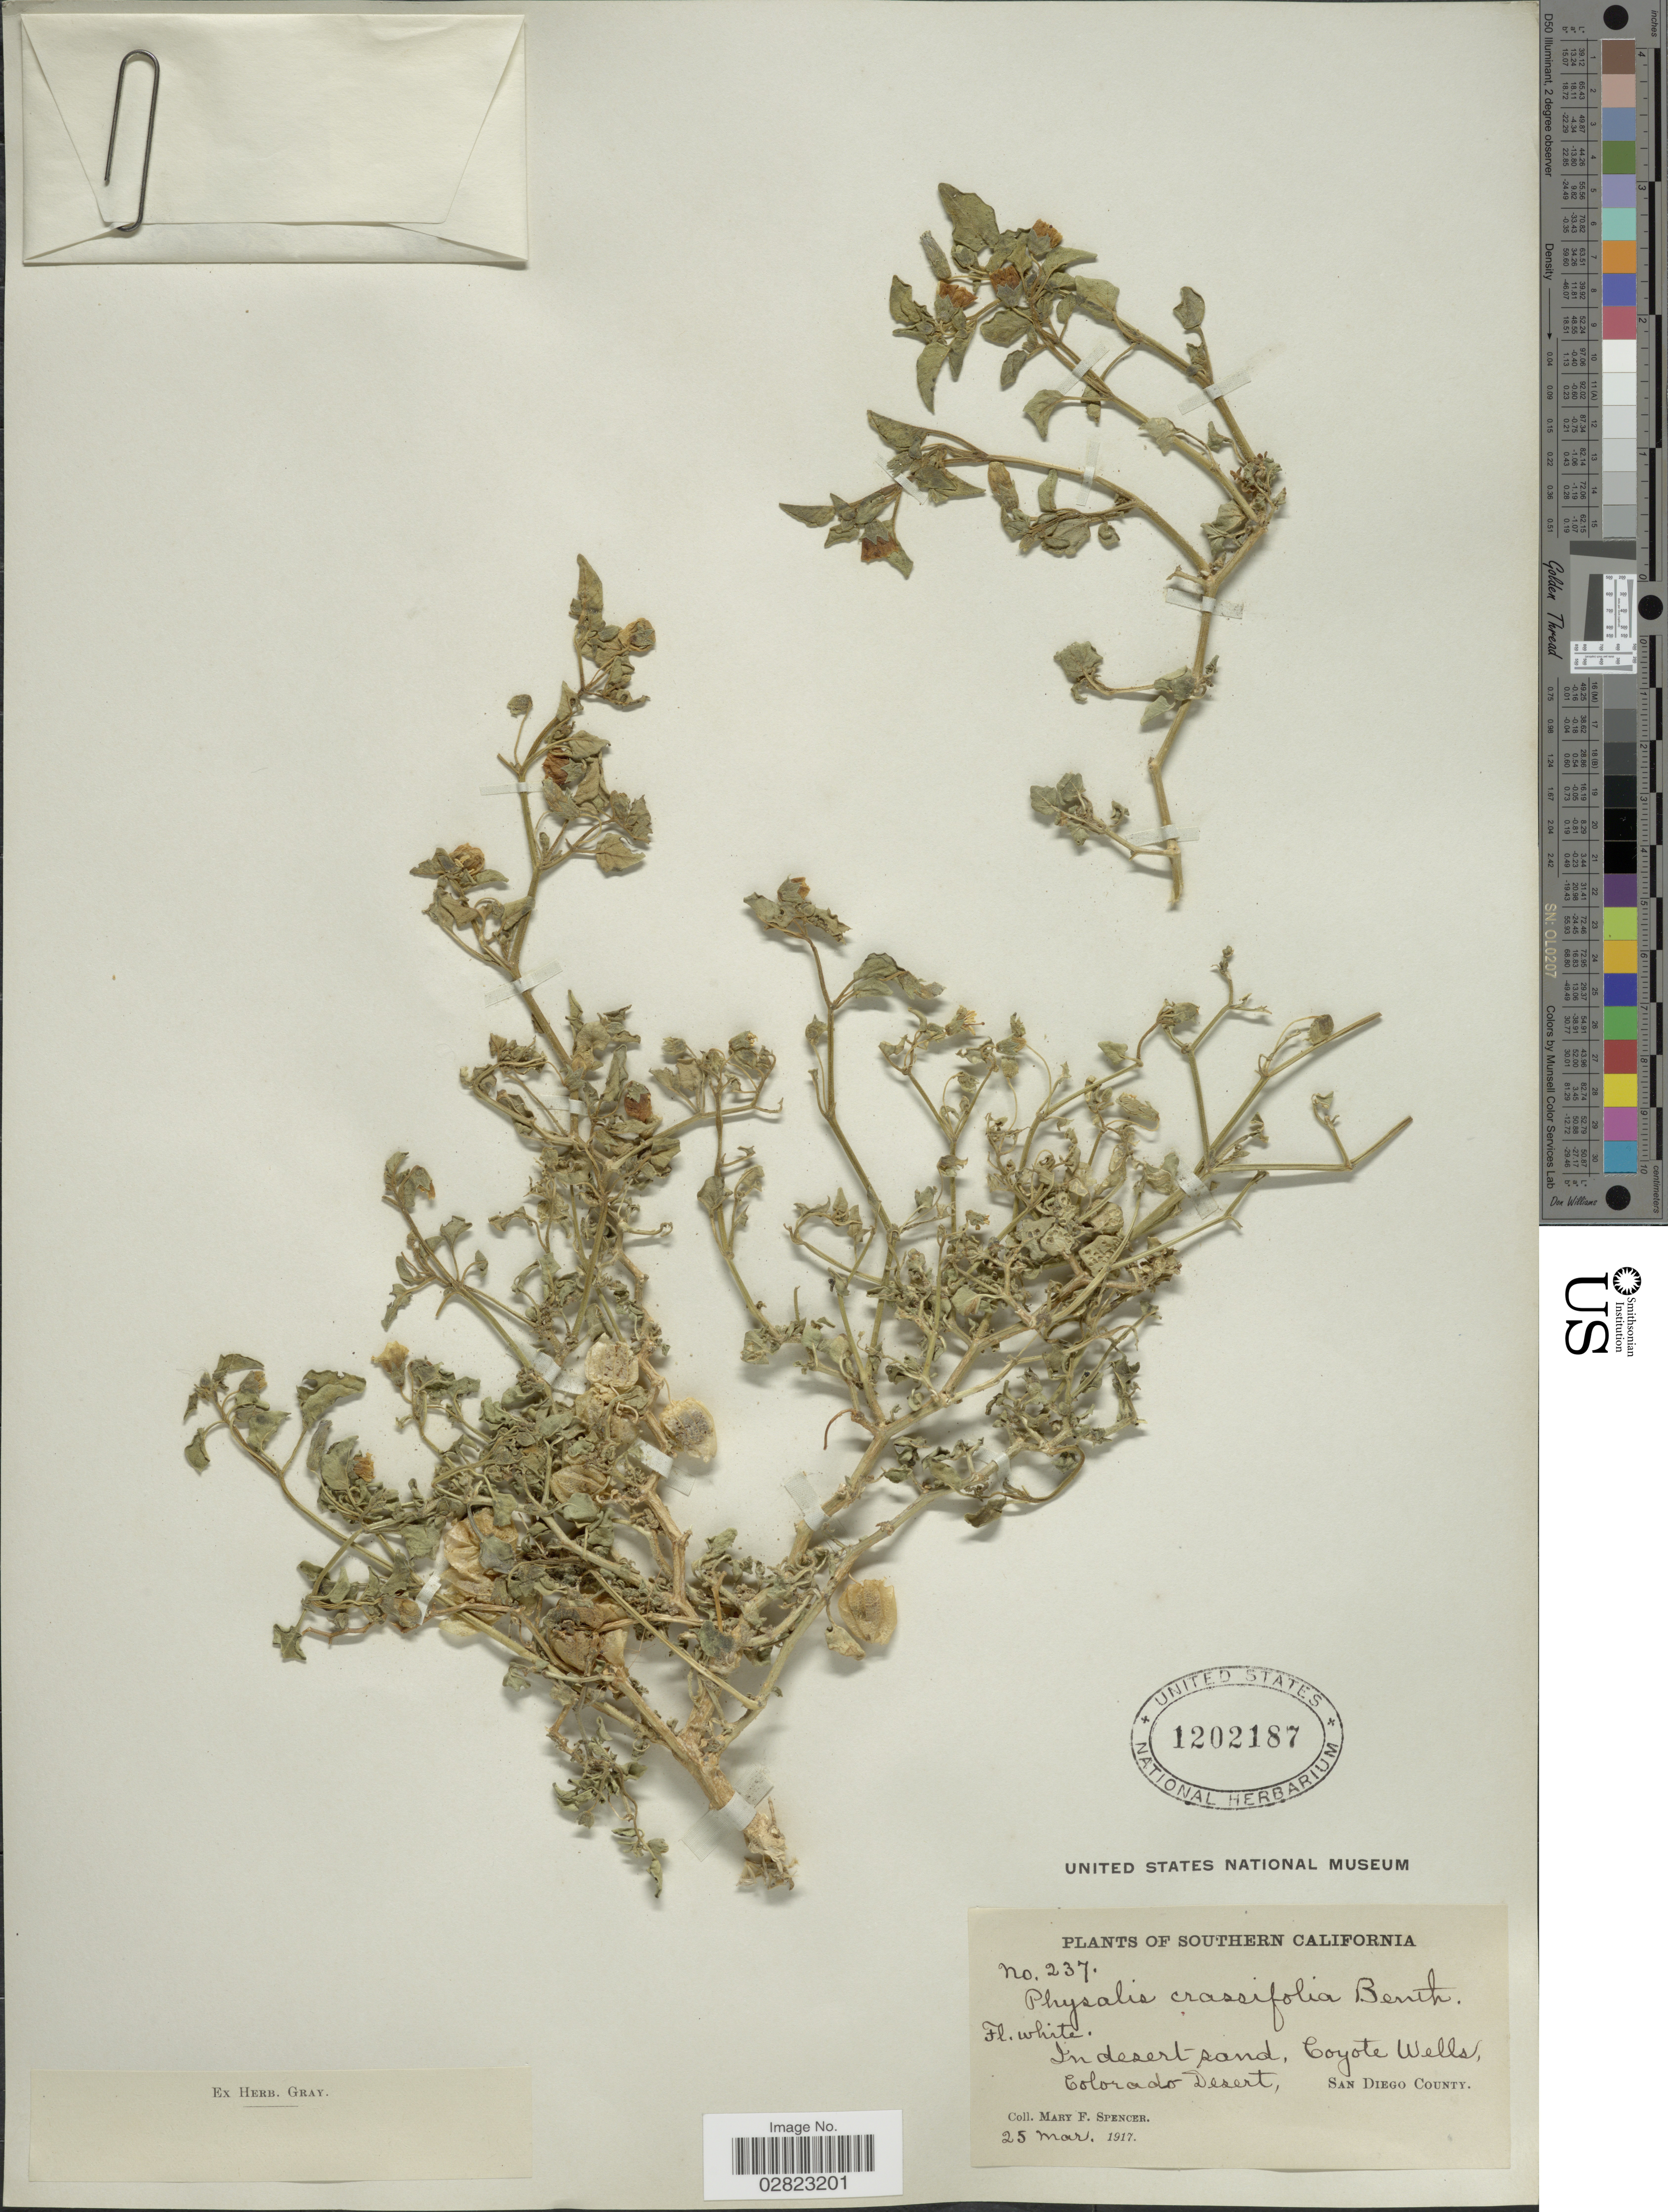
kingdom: Plantae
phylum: Tracheophyta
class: Magnoliopsida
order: Solanales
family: Solanaceae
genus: Physalis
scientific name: Physalis crassifolia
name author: Benth.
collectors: M. Spencer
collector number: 237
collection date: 1917-03-25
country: United States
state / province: California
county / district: San Diego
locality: Southern California. In desert sand, Coyote Wells, Colorado Desert, San Diego County.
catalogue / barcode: US 1202187